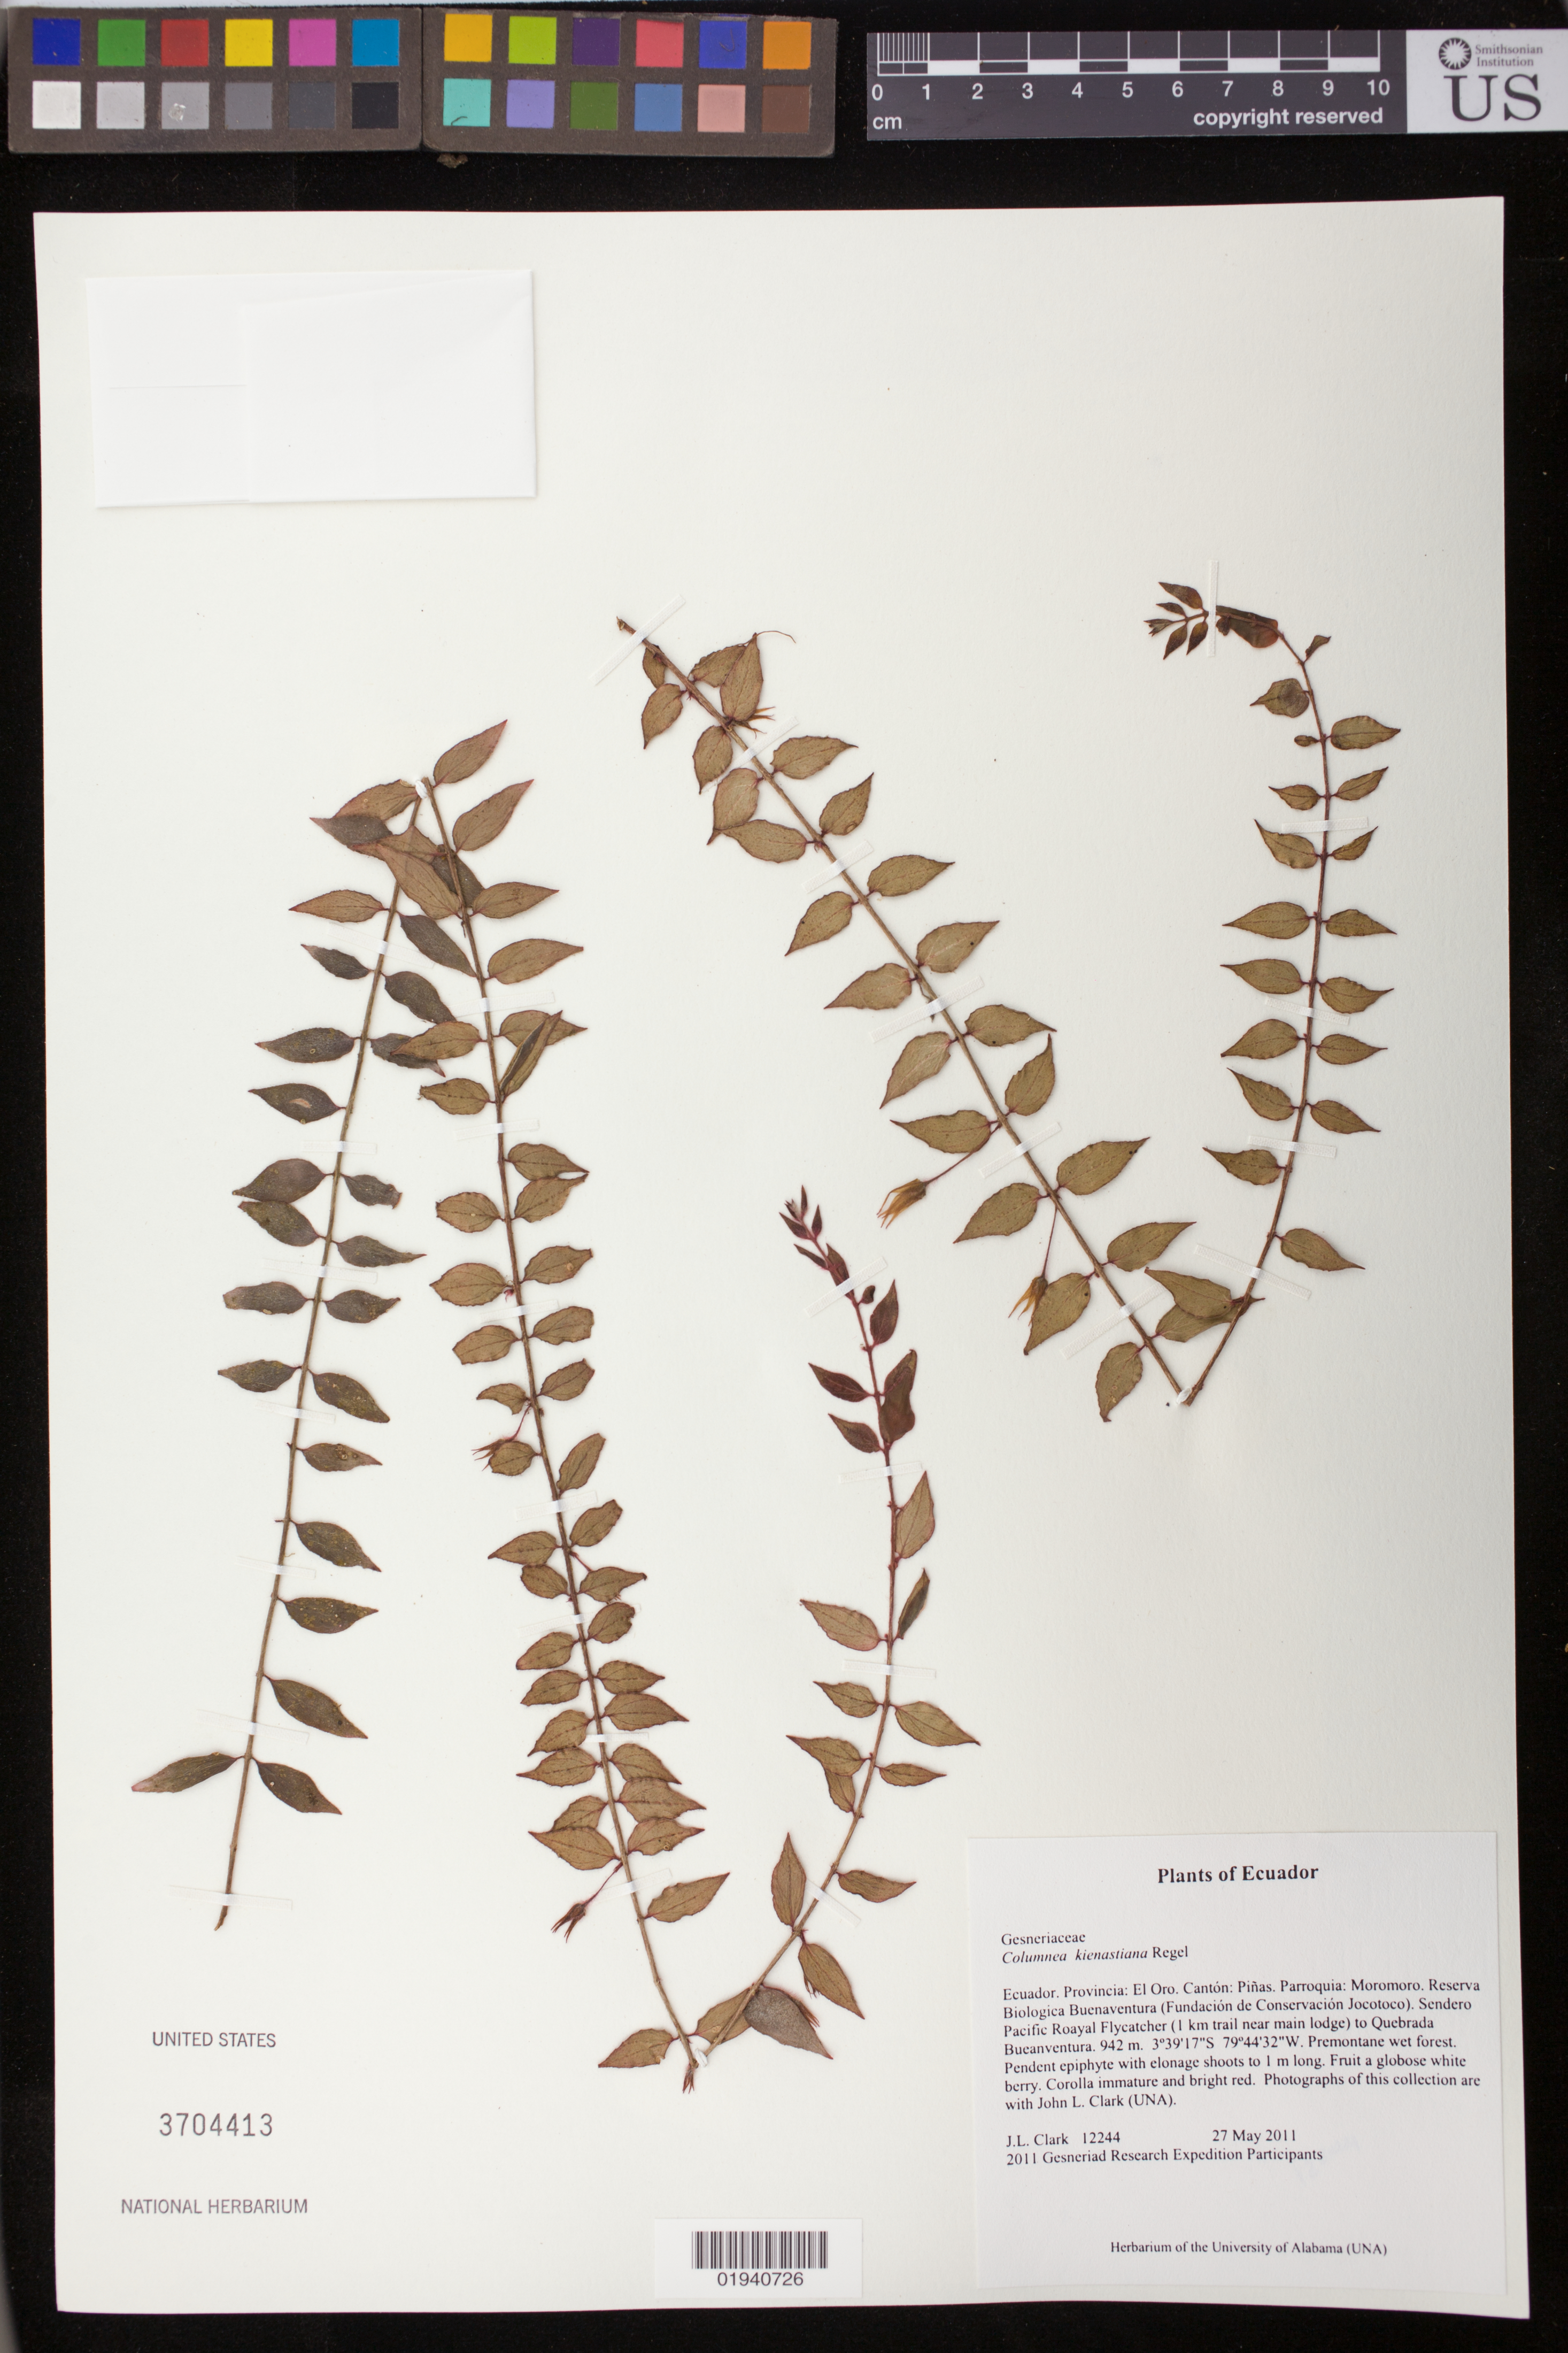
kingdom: Plantae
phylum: Tracheophyta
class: Magnoliopsida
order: Lamiales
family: Gesneriaceae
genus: Columnea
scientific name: Columnea kienastiana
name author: Regel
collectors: J. L. Clark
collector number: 12244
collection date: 2011-05-27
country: Ecuador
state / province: El Oro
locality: Canton: Pinas, Parroquia, Moromoro, Reserva Biologica Buenaventura (Fundacion de Conservacion Jocotoco). Sendero Pacific Roayal Flycatcher (1 km trail near main lodge) to Quebrada Bueanventura.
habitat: Premontane wet forest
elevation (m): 942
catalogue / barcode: US 3704413